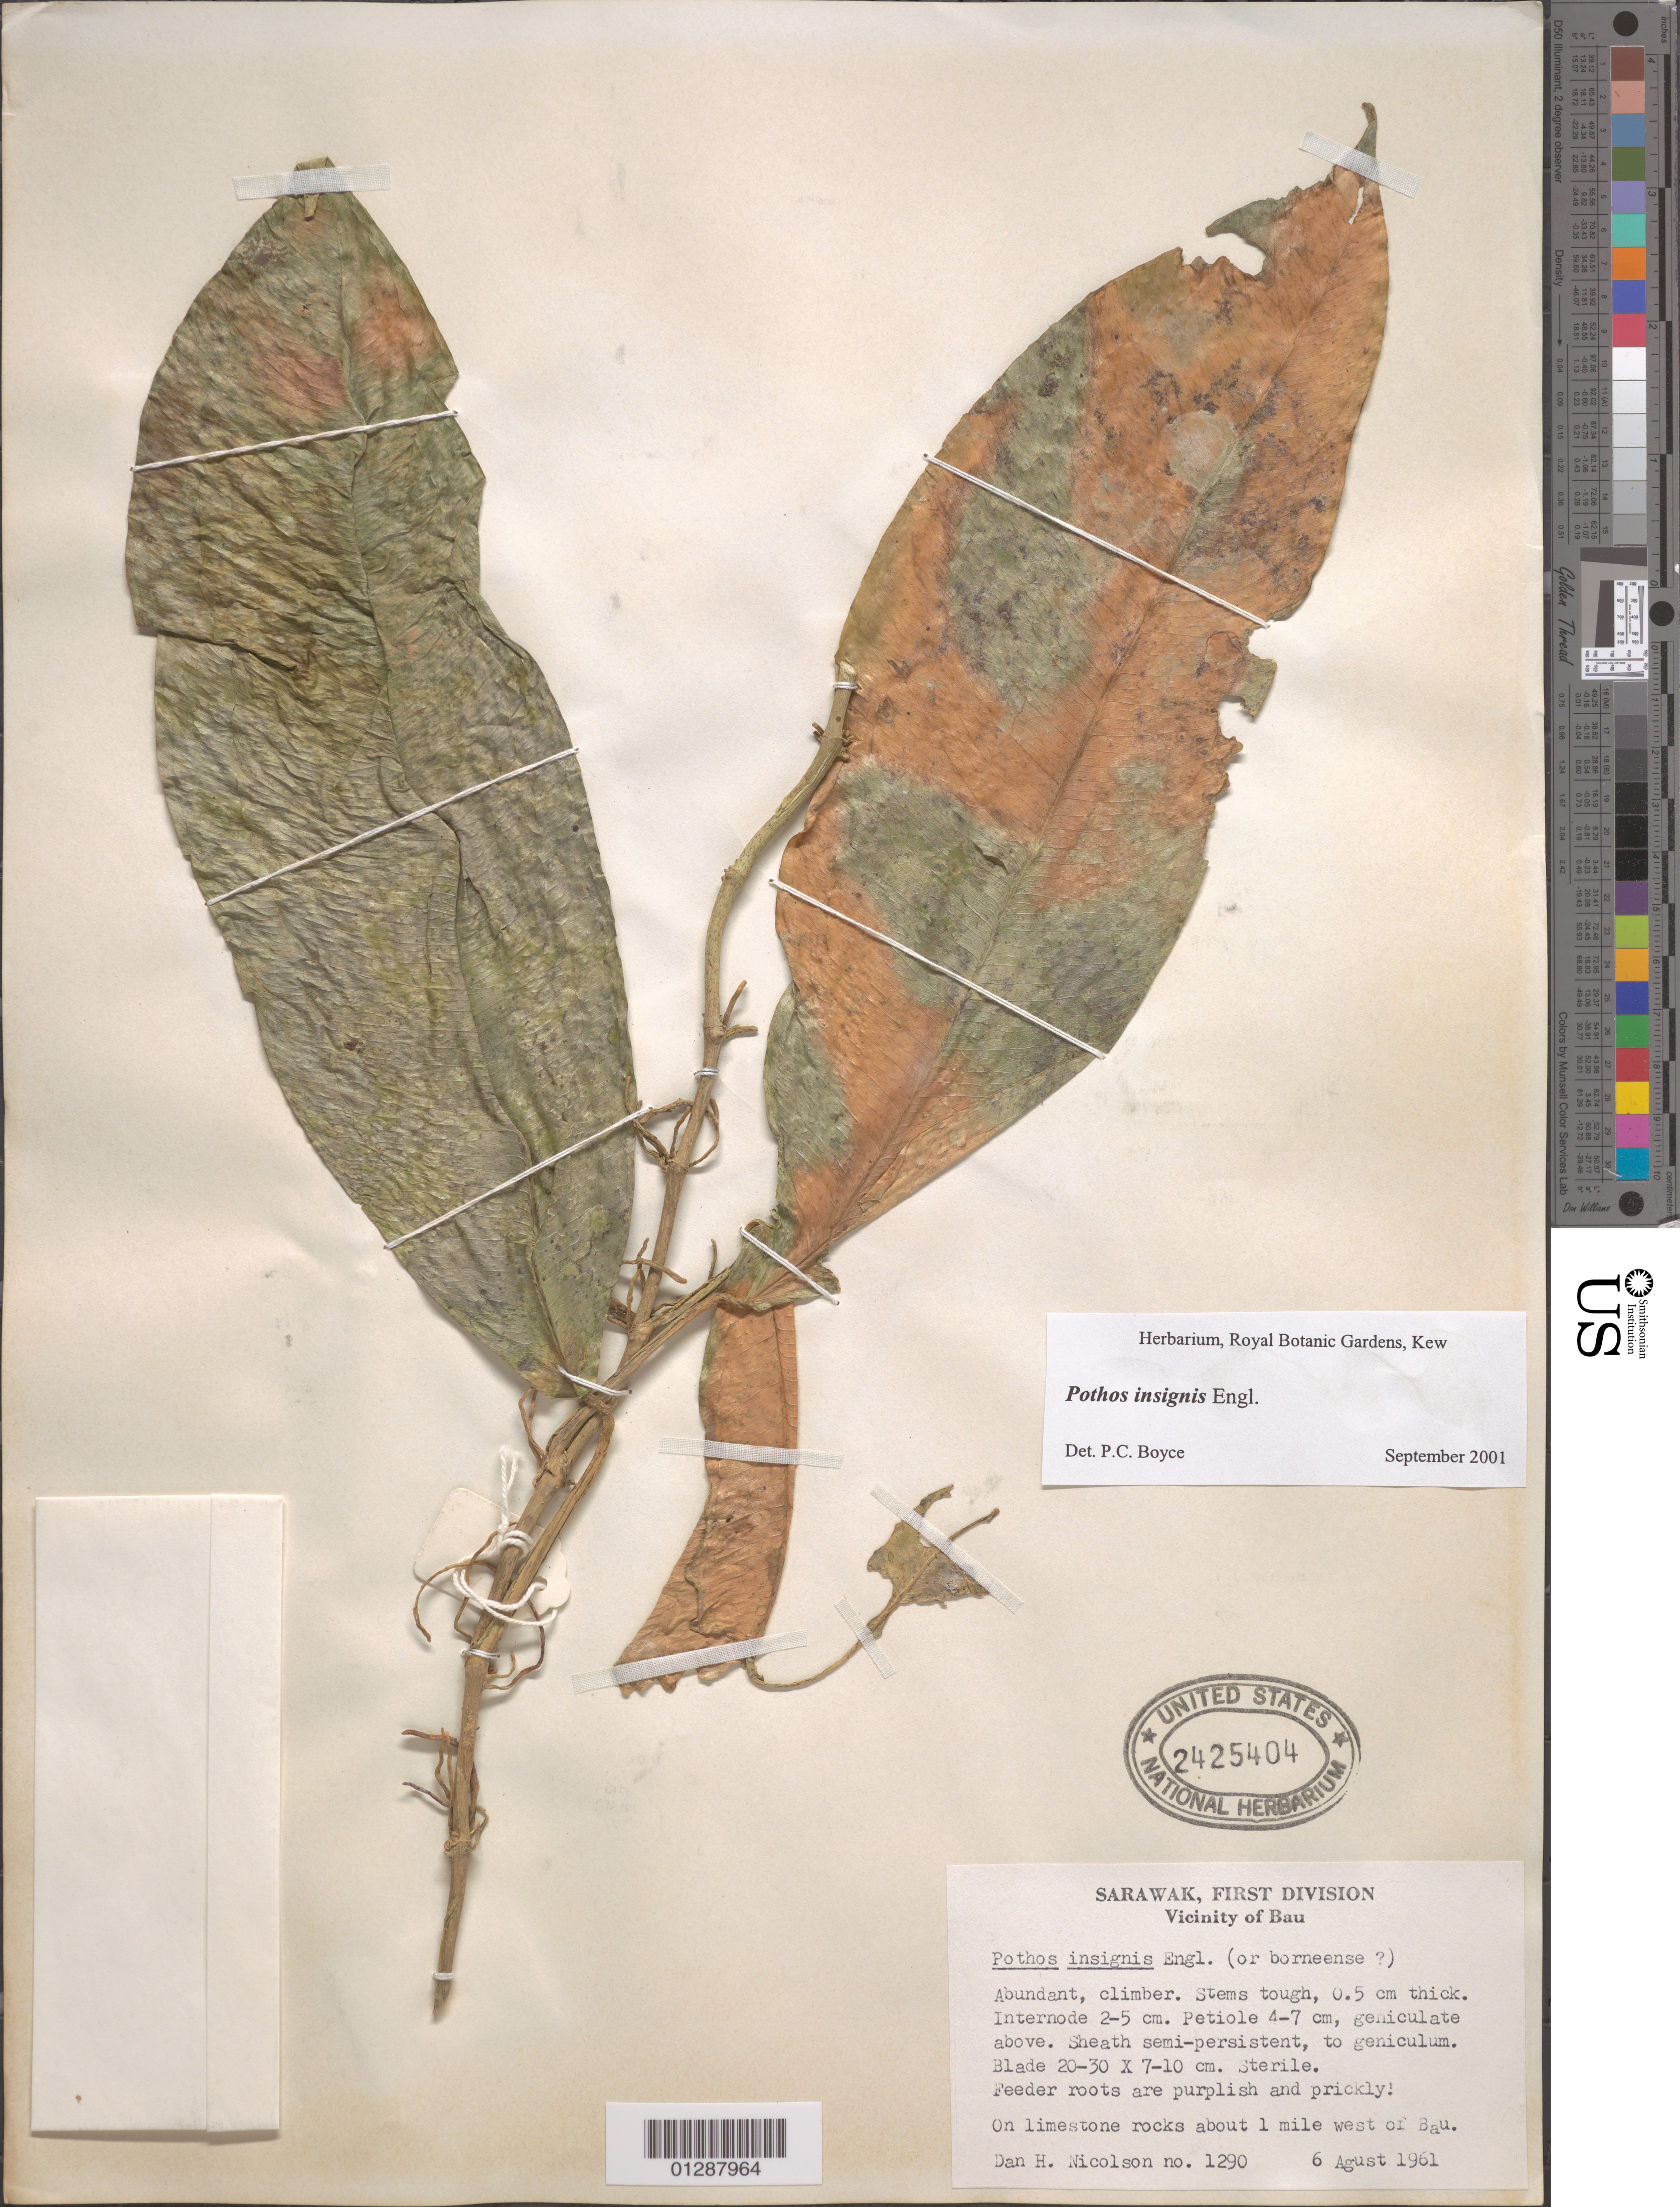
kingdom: Plantae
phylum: Tracheophyta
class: Liliopsida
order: Alismatales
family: Araceae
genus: Pothos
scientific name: Pothos insignis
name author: Engl.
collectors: D. H. Nicolson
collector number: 1290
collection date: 1961-08-06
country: Malaysia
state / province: Sarawak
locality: First Division. Vicinity of Bau. On limestone rocks about 1 mile west of Bau.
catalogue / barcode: US 2425404